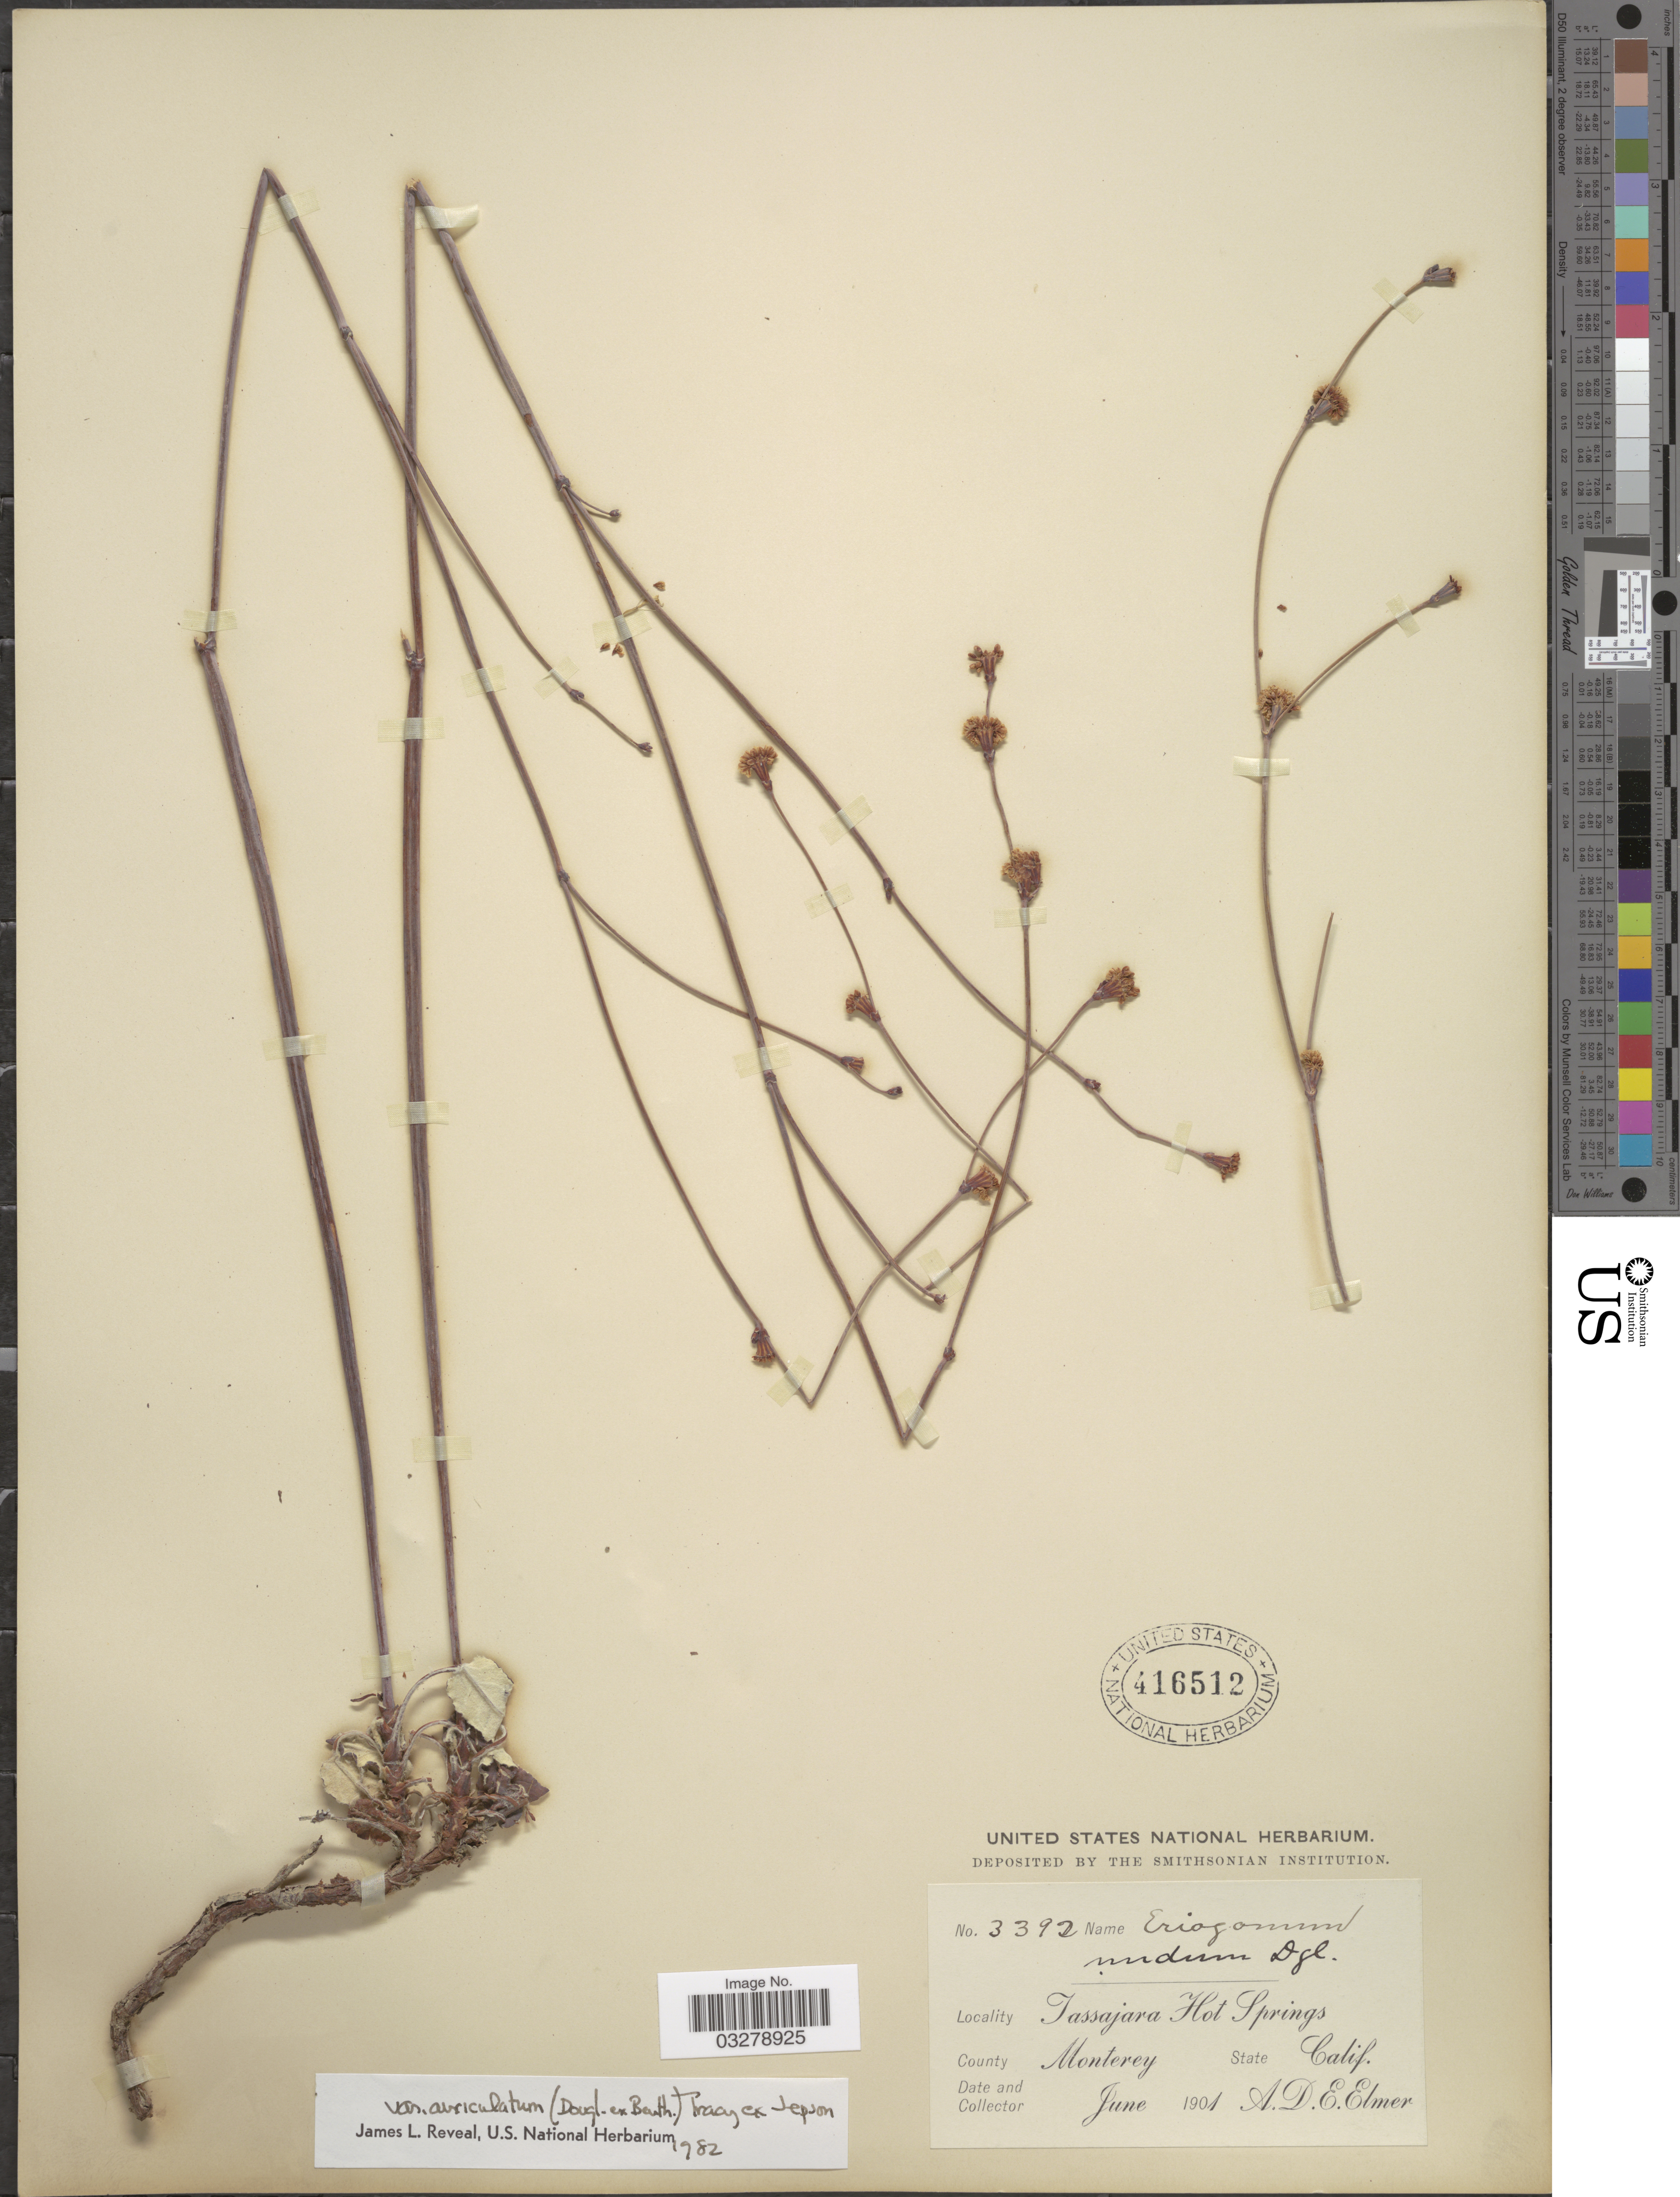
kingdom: Plantae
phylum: Tracheophyta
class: Magnoliopsida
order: Caryophyllales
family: Polygonaceae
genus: Eriogonum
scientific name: Eriogonum nudum var. auriculatum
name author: (Benth.) Tracy ex Jeps.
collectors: A. D. E. Elmer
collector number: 3392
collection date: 1901-06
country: United States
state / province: California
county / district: Monterey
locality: Tassajara Hot Springs, County Monterey.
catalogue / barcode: US 416512